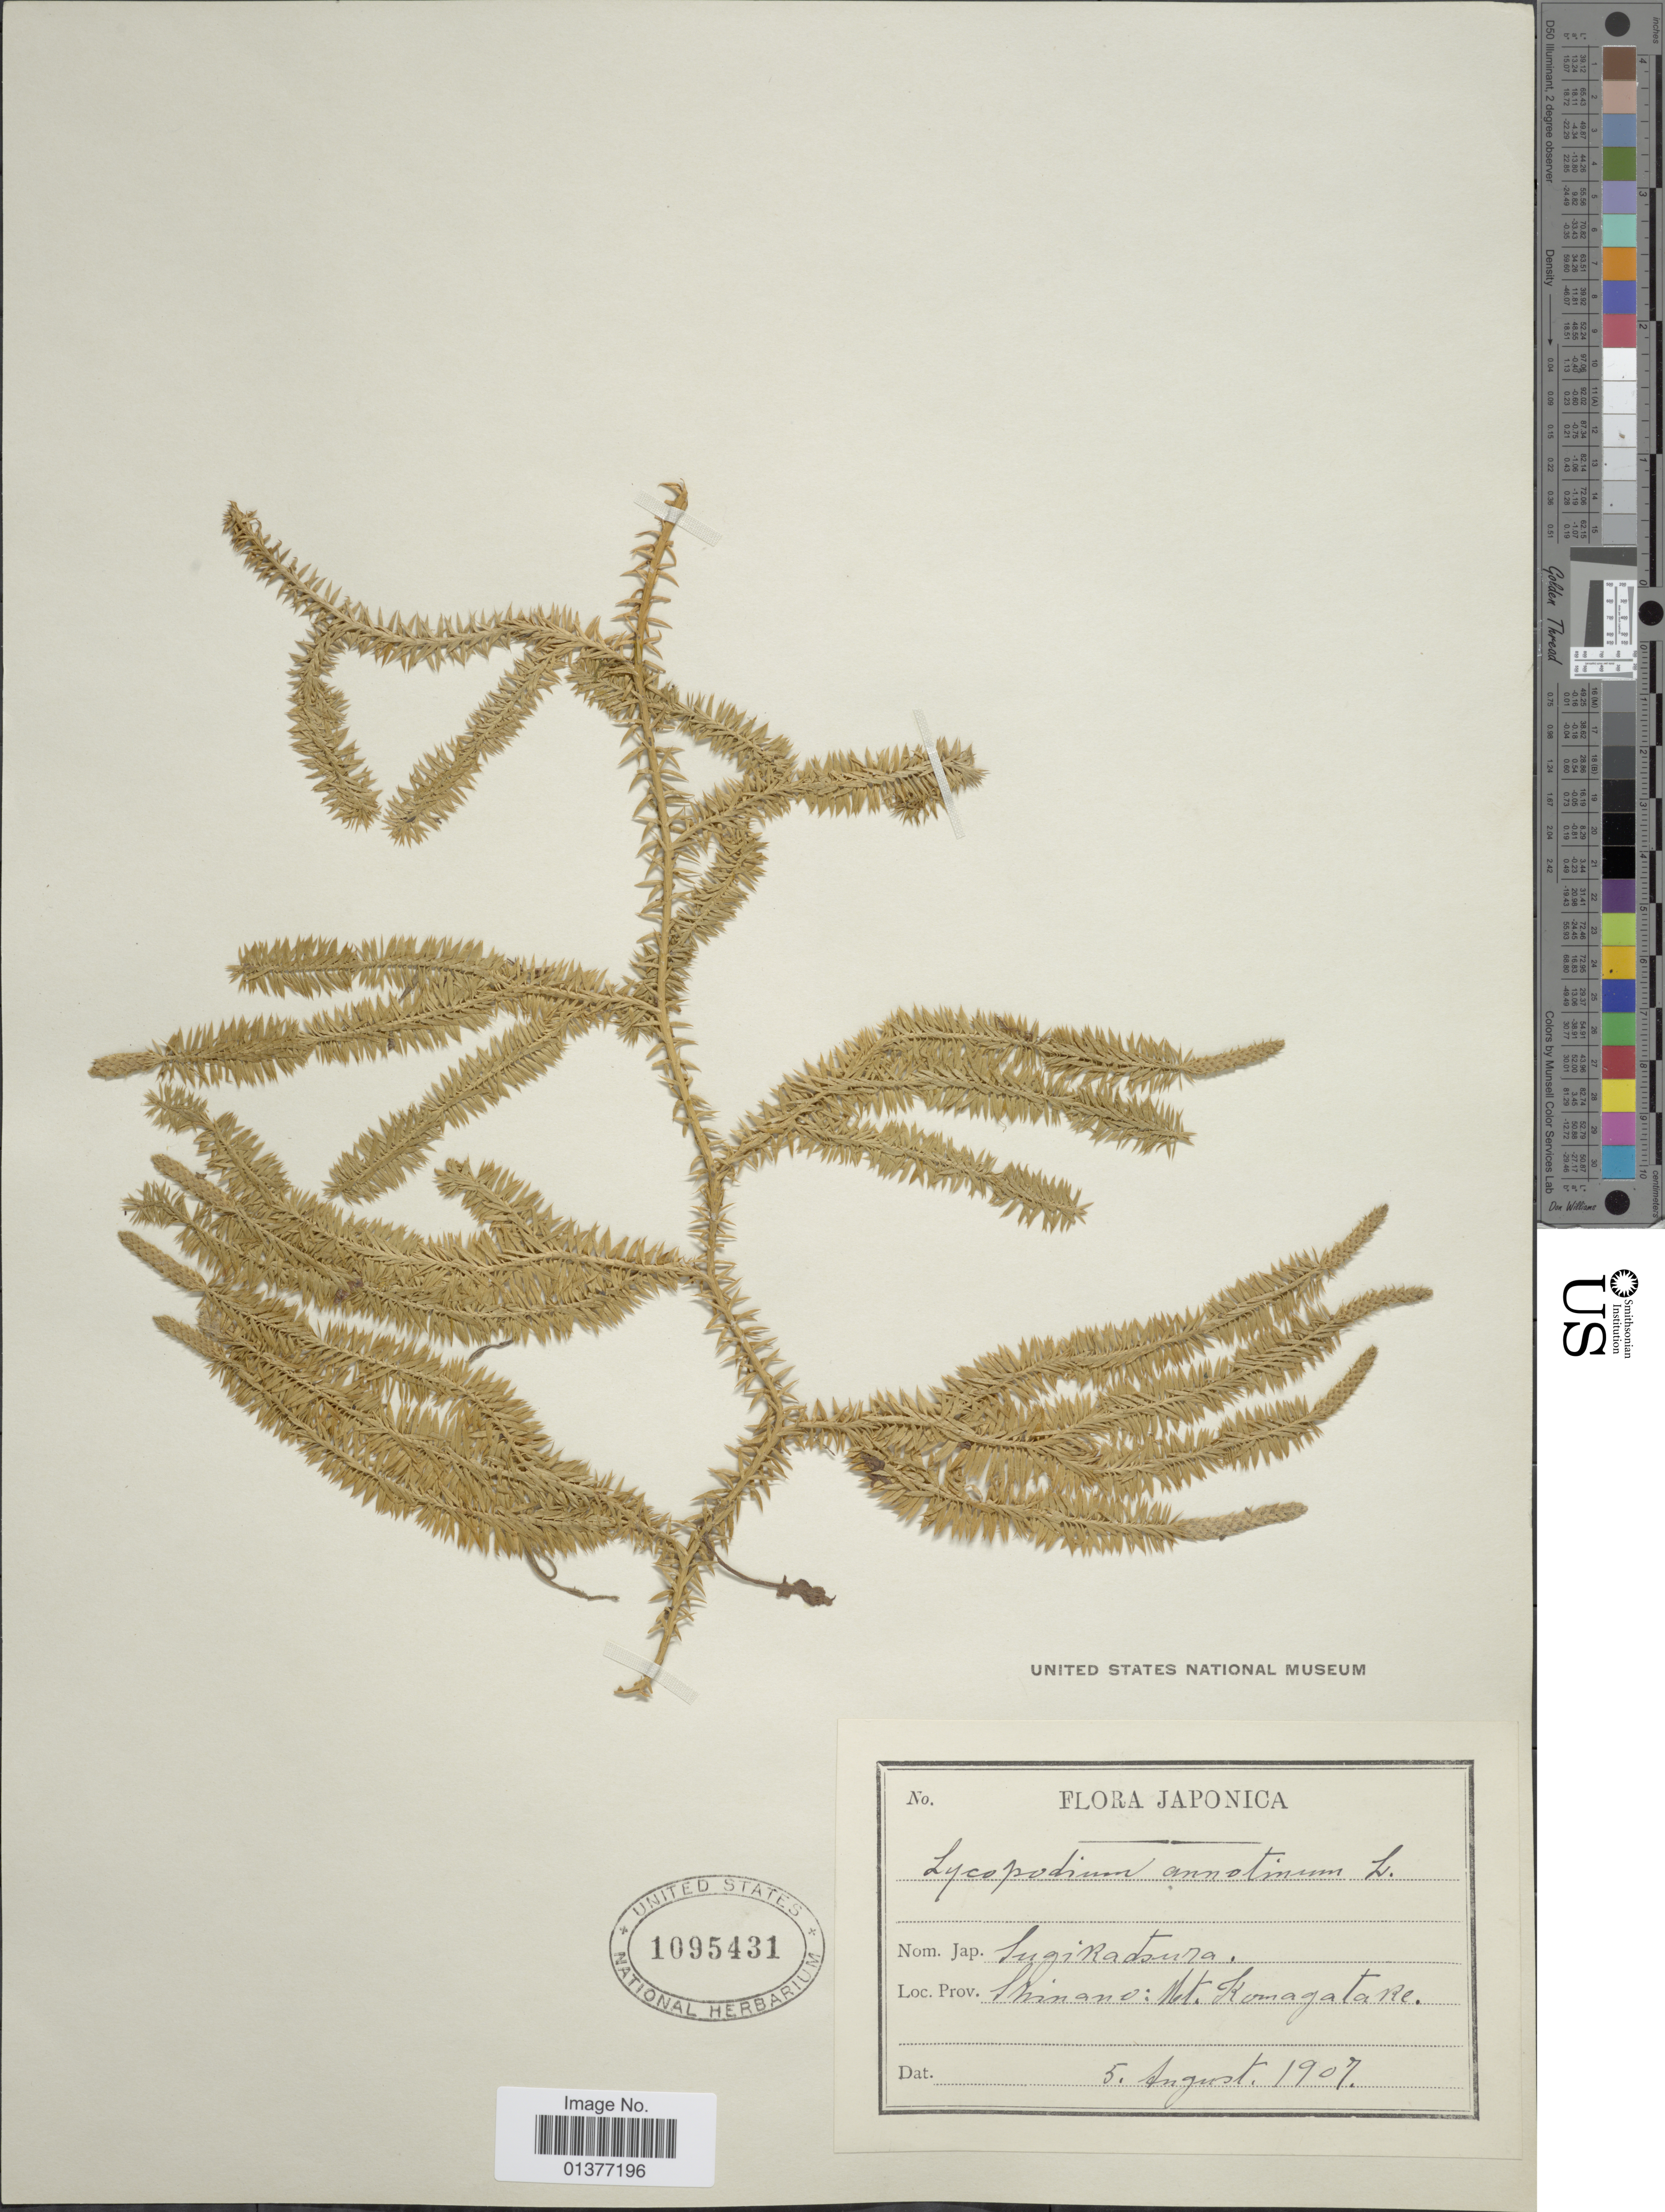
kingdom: Plantae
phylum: Tracheophyta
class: Lycopodiopsida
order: Lycopodiales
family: Lycopodiaceae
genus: Spinulum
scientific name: Spinulum annotinum subsp. annotinum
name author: (L.) A. Haines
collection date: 1907-08-05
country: Japan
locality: Shinano: Mt. Komagatake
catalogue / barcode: US 1095431